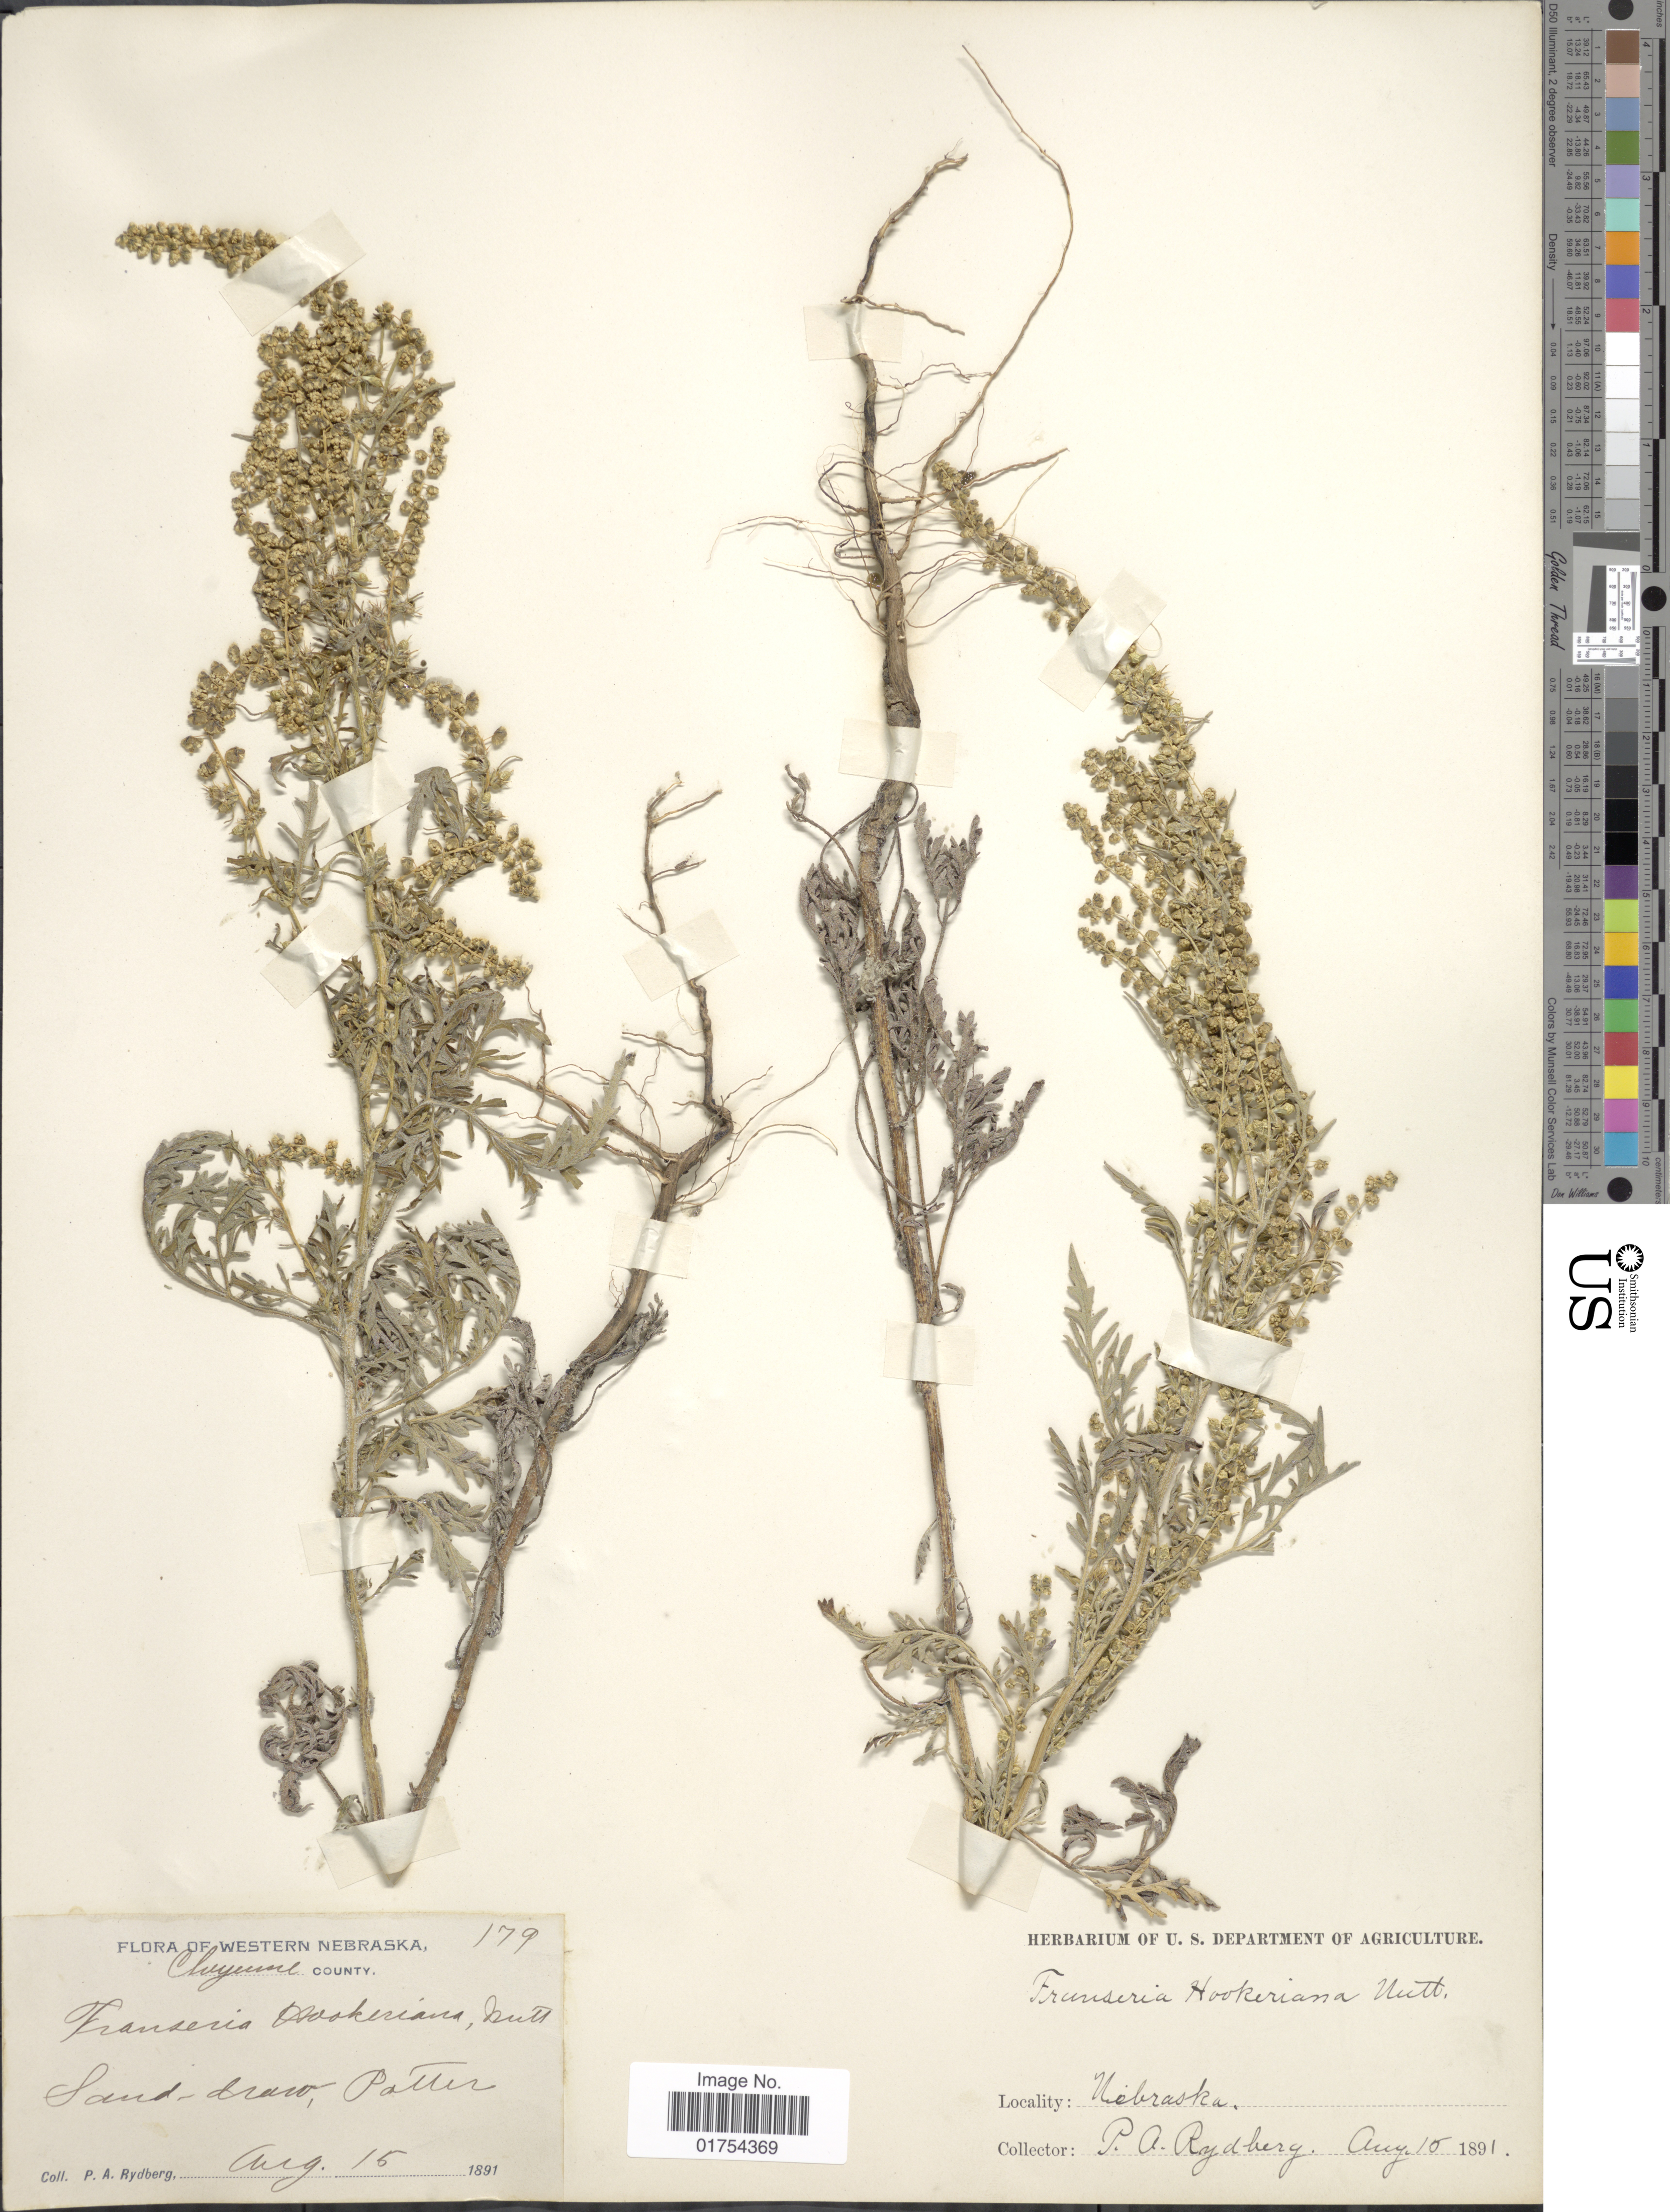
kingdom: Plantae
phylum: Tracheophyta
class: Magnoliopsida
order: Asterales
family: Asteraceae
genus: Franseria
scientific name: Franseria acanthicarpa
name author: Coville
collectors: P. A. Rydberg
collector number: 179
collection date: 1891-08-15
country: United States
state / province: Nebraska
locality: Western Nebraska, Cheyenne County, Sand-draw, Potter